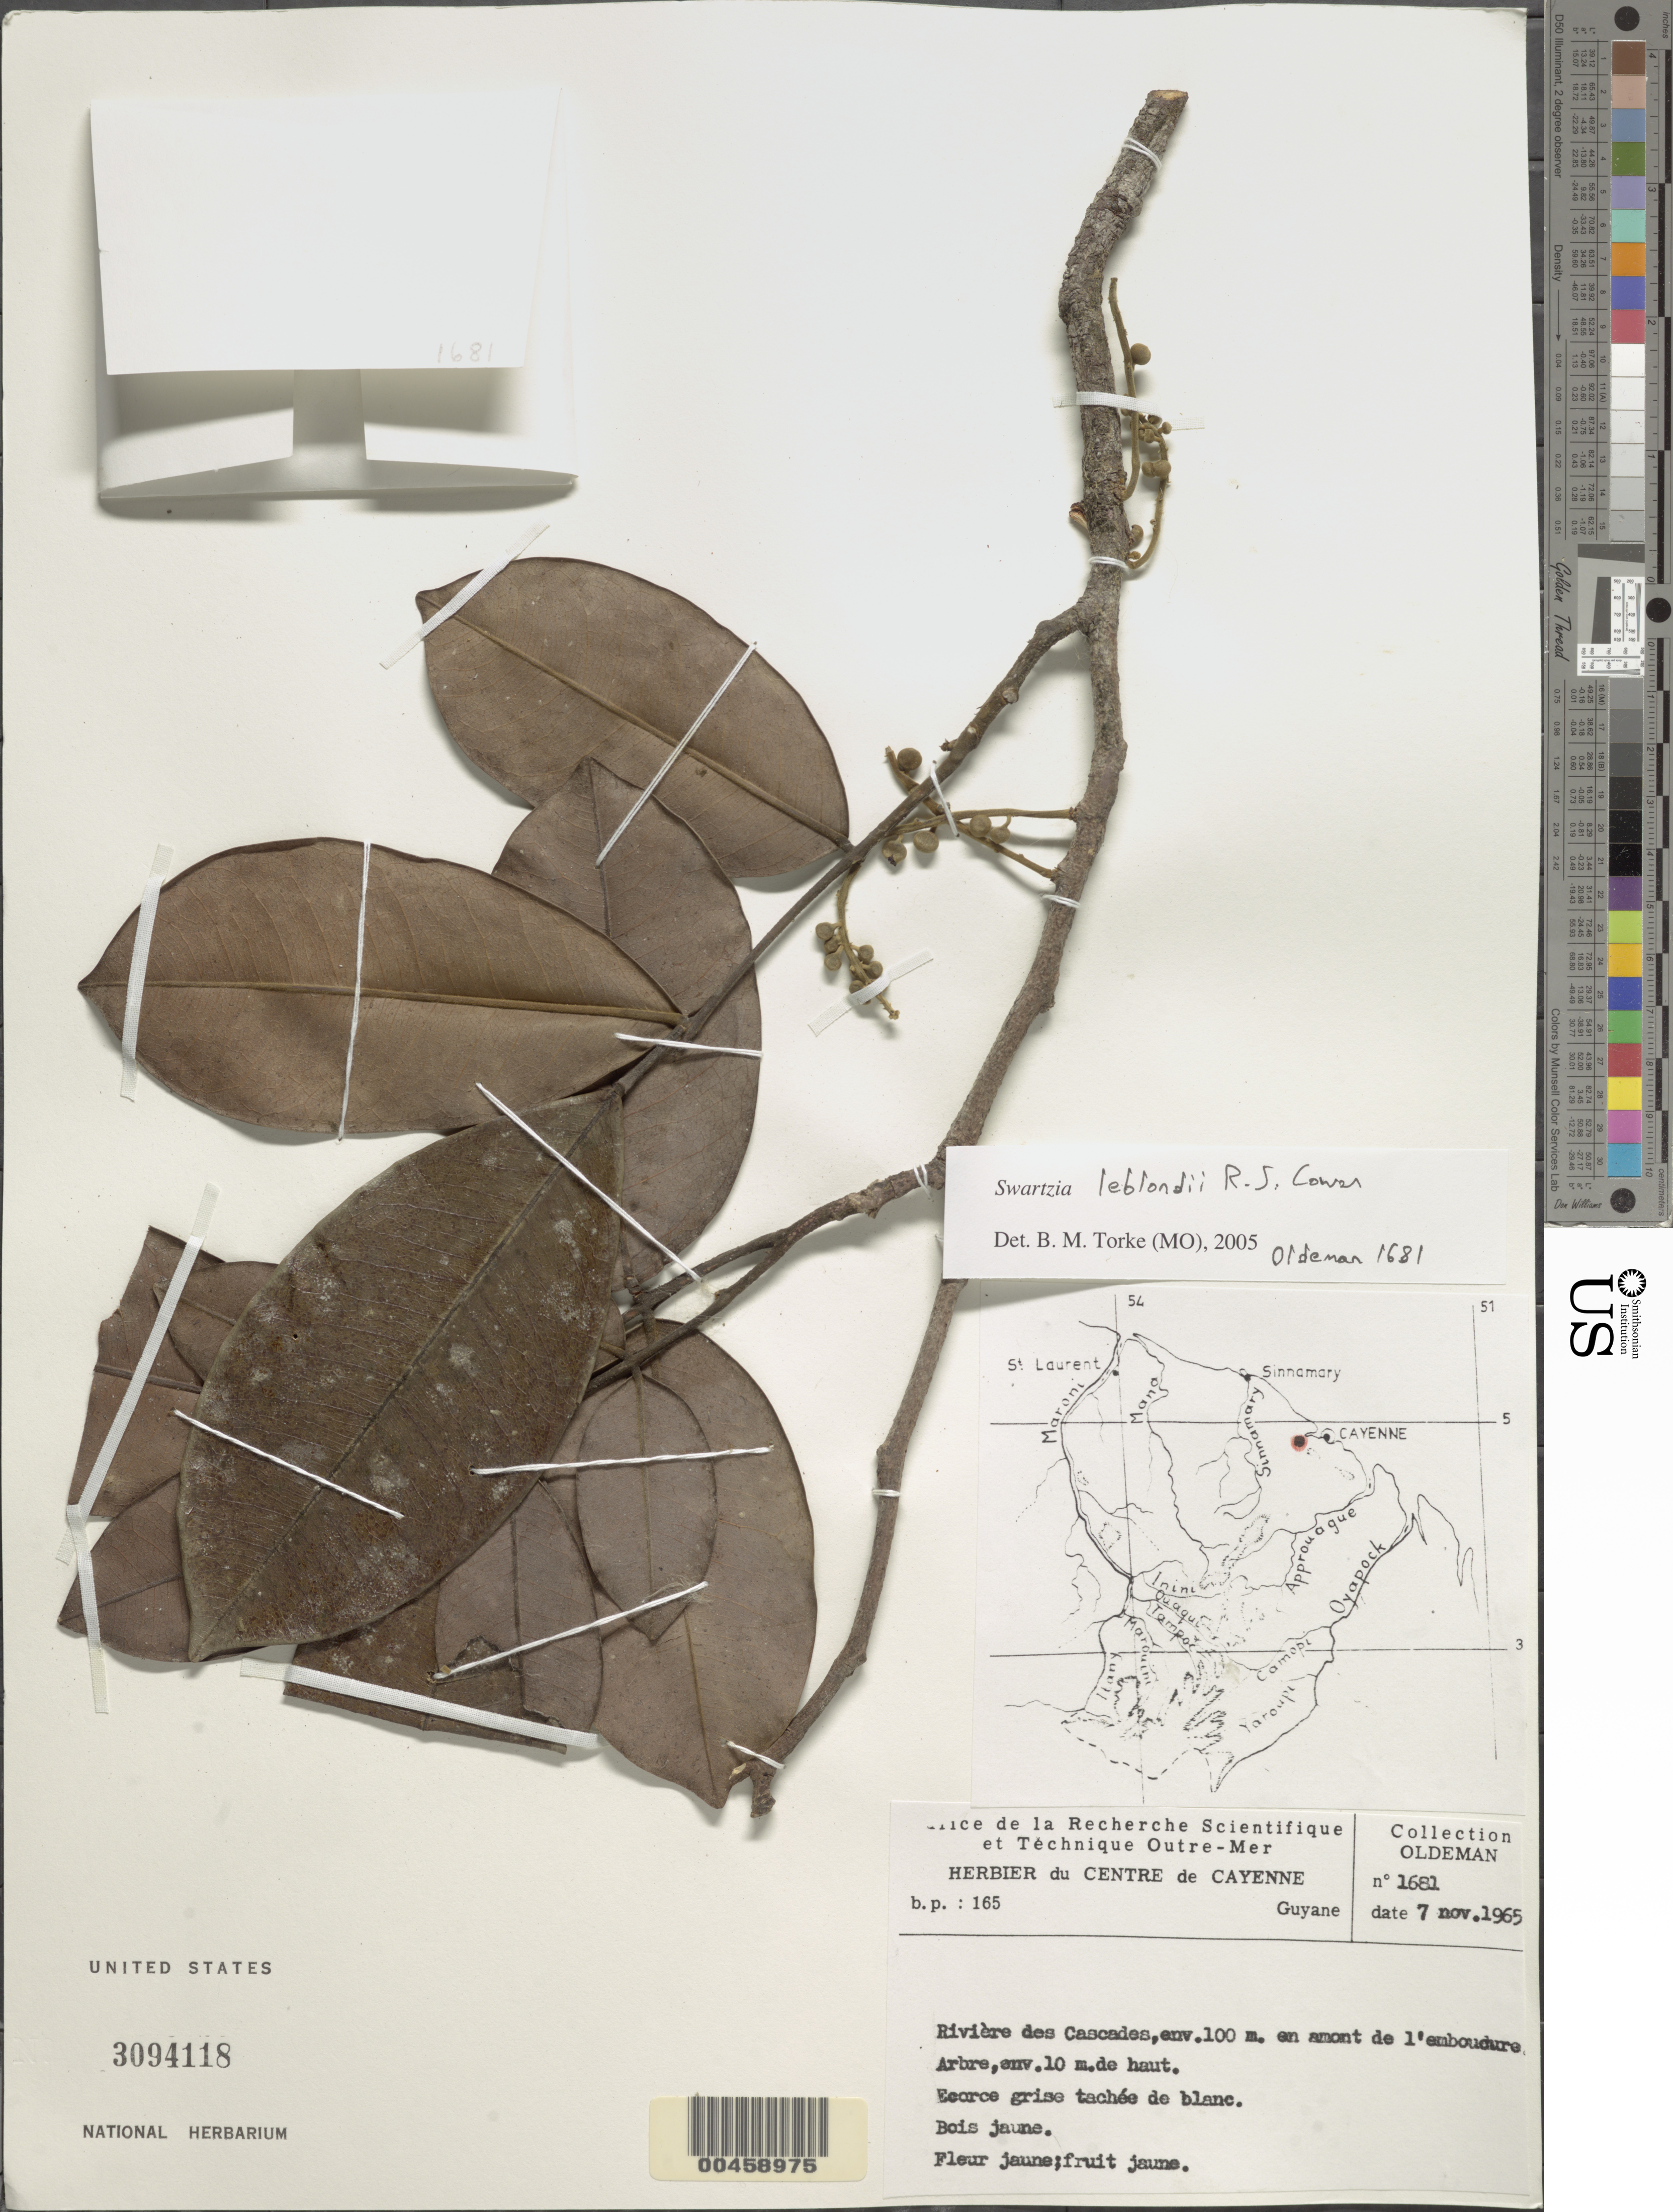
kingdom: Plantae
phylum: Tracheophyta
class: Magnoliopsida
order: Fabales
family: Fabaceae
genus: Swartzia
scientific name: Swartzia leblondii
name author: R.S. Cowan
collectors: R. Oldeman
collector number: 1681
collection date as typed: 07 Nov 1965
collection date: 1965-11-07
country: French Guiana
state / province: Cayenne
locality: Riviere des cascades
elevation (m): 100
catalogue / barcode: US 3094118